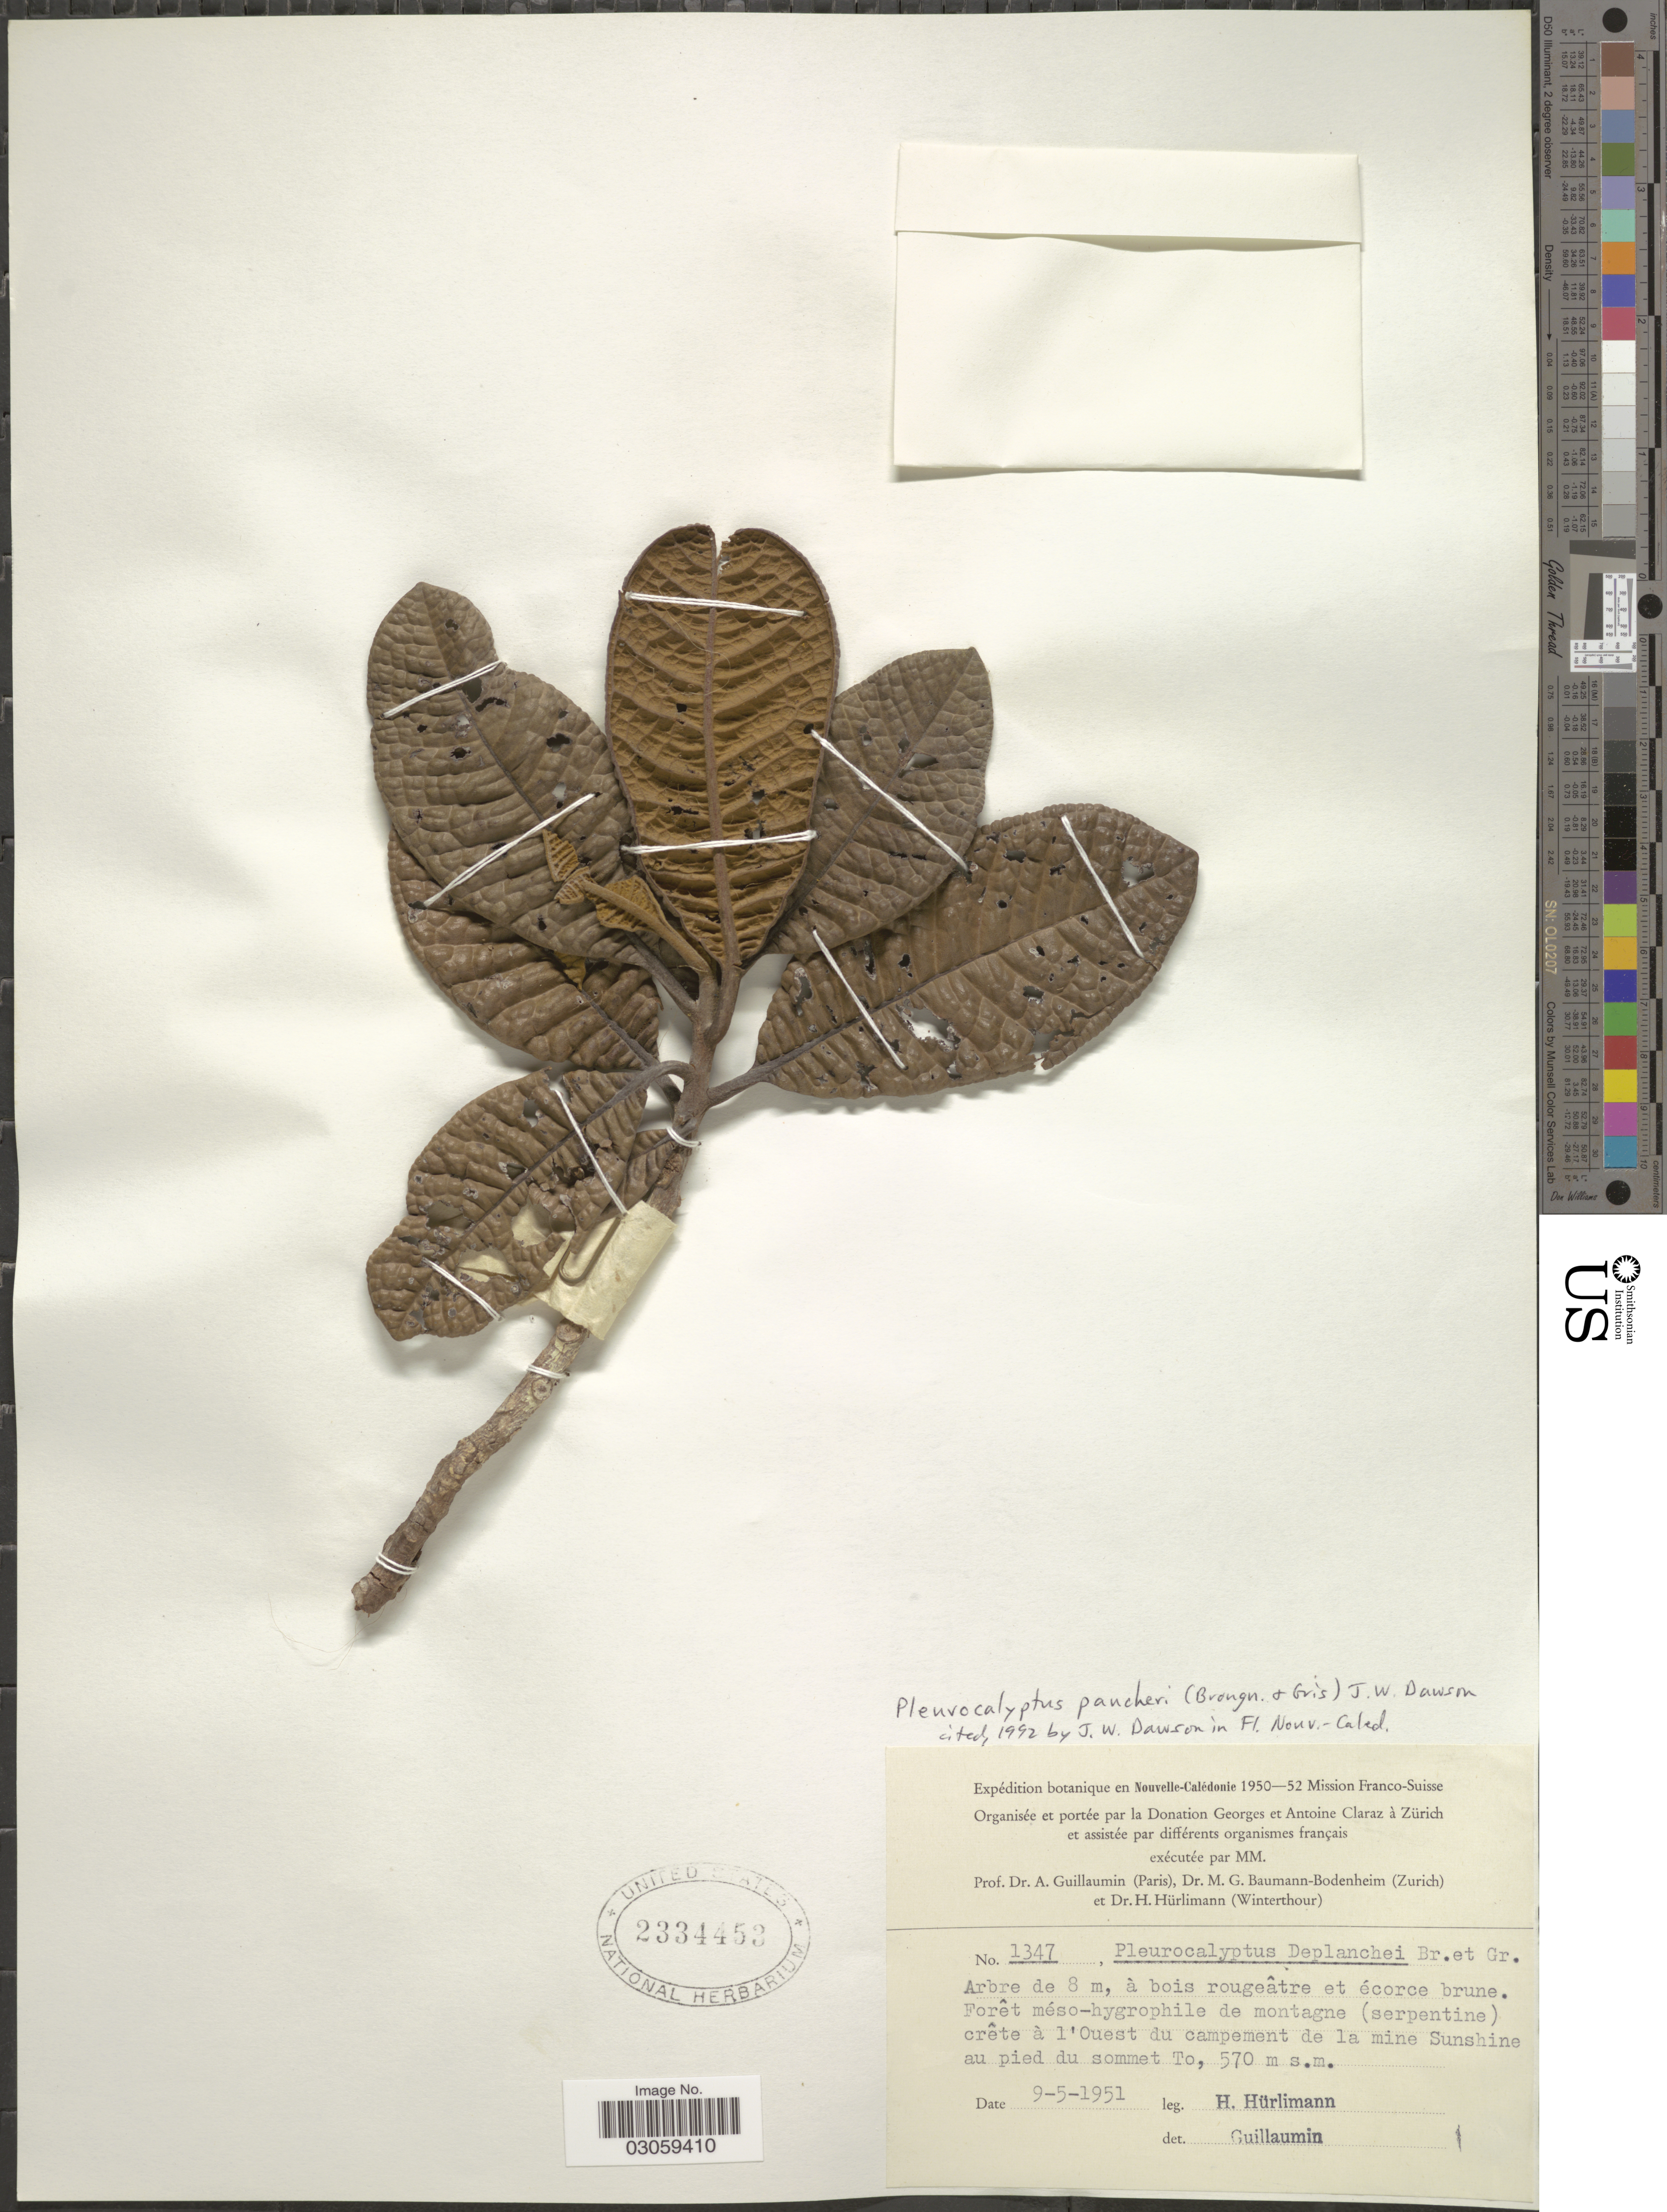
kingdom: Plantae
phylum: Tracheophyta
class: Magnoliopsida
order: Myrtales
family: Myrtaceae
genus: Pleurocalyptus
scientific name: Pleurocalyptus pancheri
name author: (Brongn. & Gris) J.W. Dawson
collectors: H. Hürlimann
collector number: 1347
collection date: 1951-05-09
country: New Caledonia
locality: En Nouvelle-Calédonie. Crête à l'Ouest du campement de la mine Sunshine au pied du sommet To.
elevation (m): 570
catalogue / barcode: US 2334453